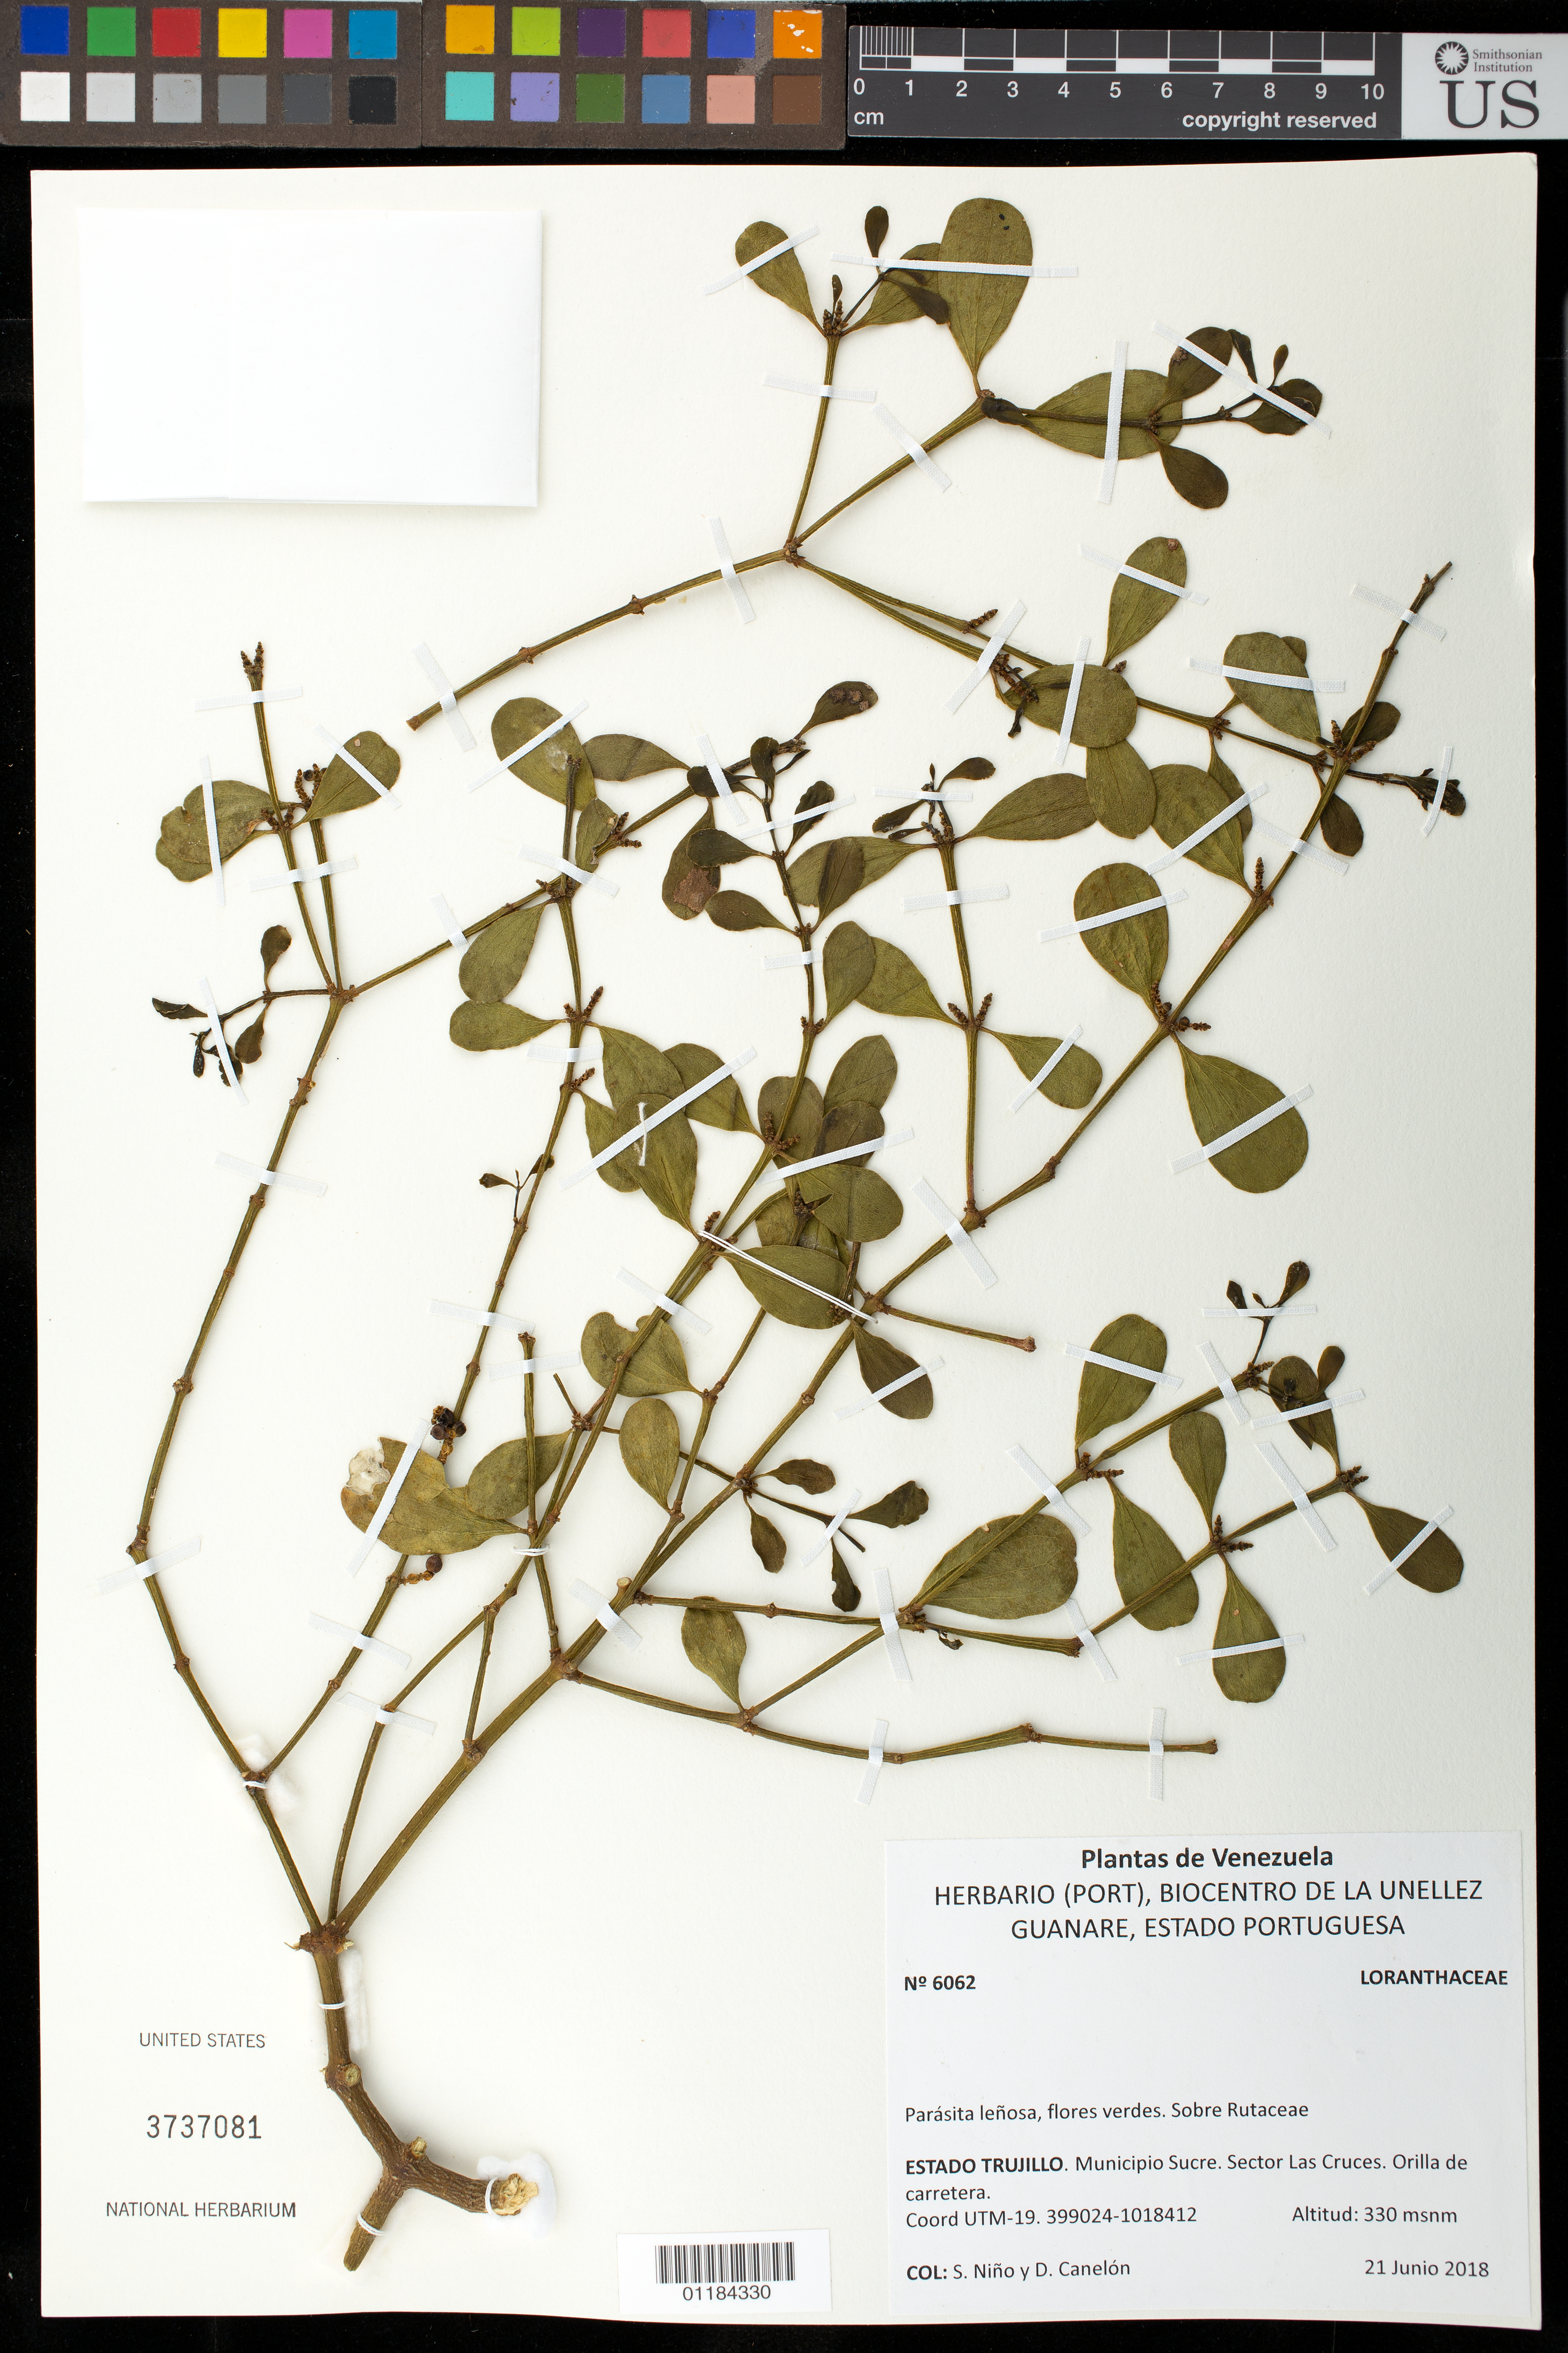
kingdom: Plantae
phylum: Tracheophyta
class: Magnoliopsida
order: Santalales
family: Loranthaceae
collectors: S. M. Niño & D. Canelón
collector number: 6062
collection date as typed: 21 Junio 2018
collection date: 2018-06-21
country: Venezuela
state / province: Trujillo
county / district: Sucre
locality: Sector Las Cruces. Orilla de carretera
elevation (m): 330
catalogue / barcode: US 3737081